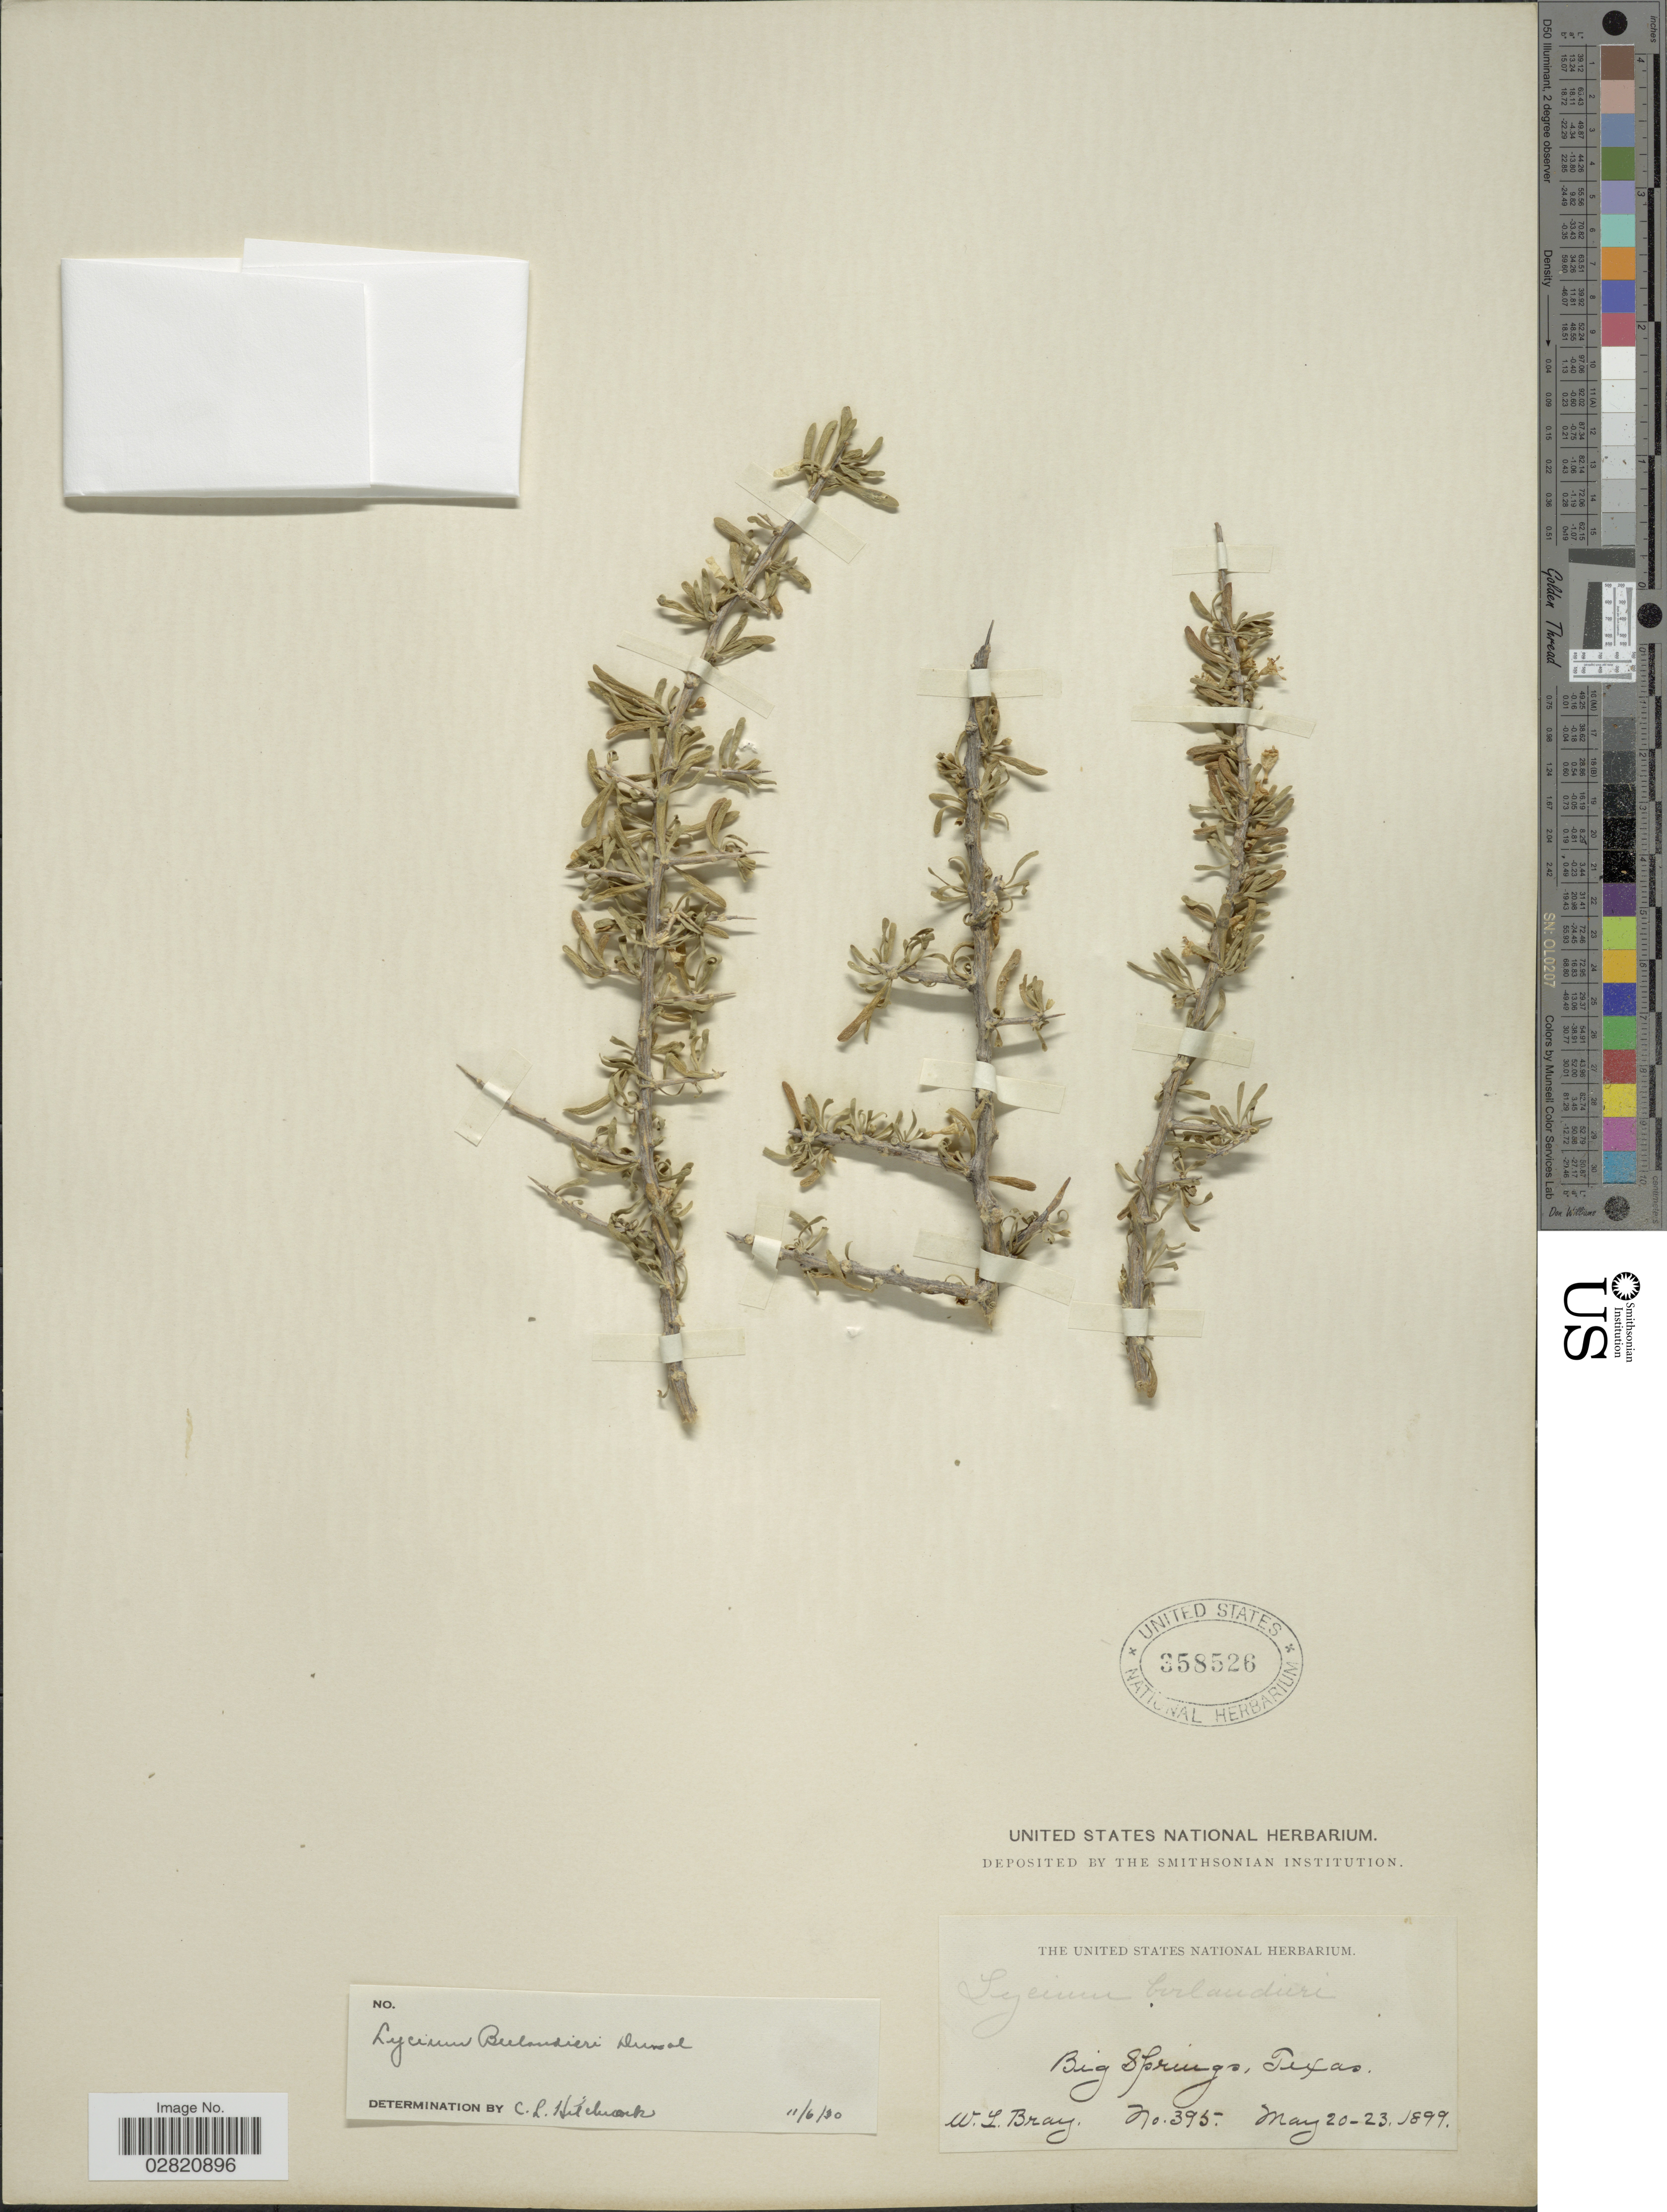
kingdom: Plantae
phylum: Tracheophyta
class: Magnoliopsida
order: Solanales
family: Solanaceae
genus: Lycium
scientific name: Lycium berlandieri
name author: Dunal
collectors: W. L. Bray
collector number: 395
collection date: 1899-05-20/1899-05-23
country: United States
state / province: Texas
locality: Big Springs.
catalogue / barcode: US 358526